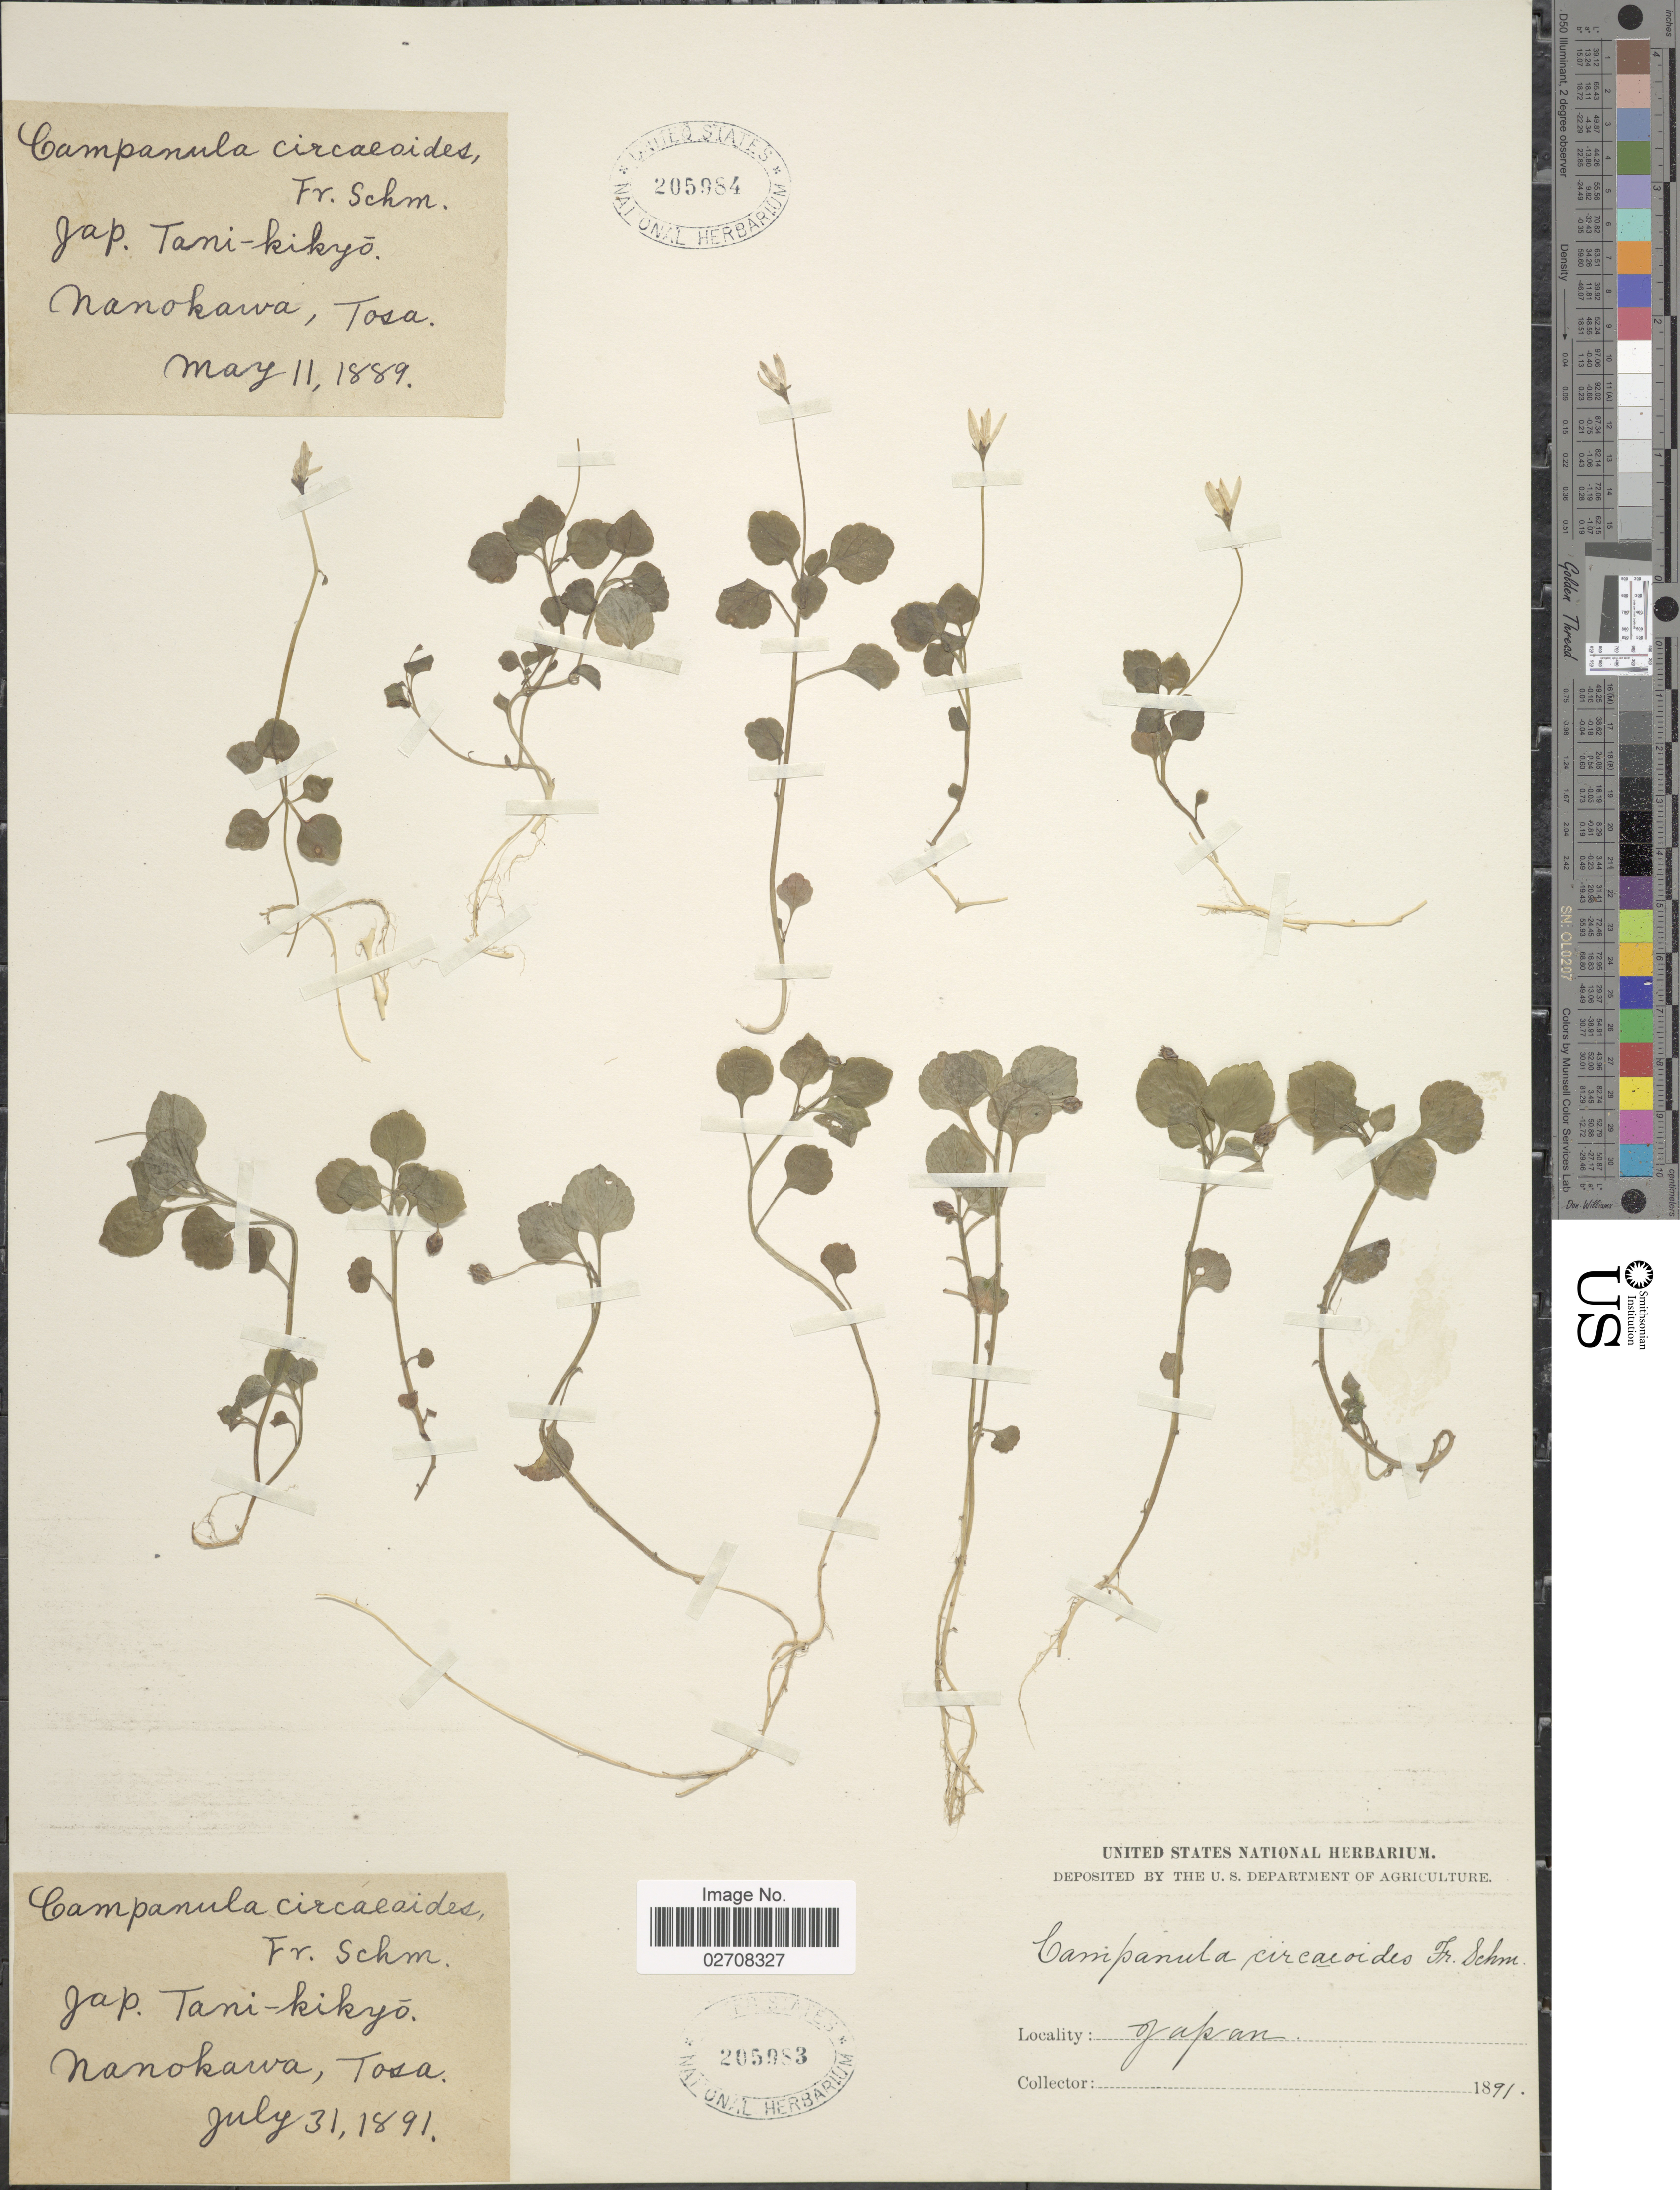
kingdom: Plantae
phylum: Tracheophyta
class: Magnoliopsida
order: Asterales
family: Campanulaceae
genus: Campanula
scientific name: Campanula circaeoides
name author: F. Schmidt ex Miq.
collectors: ex herb. United States National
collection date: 1891-07-31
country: Japan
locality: Nanokawa, Tosa.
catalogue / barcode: US 205983